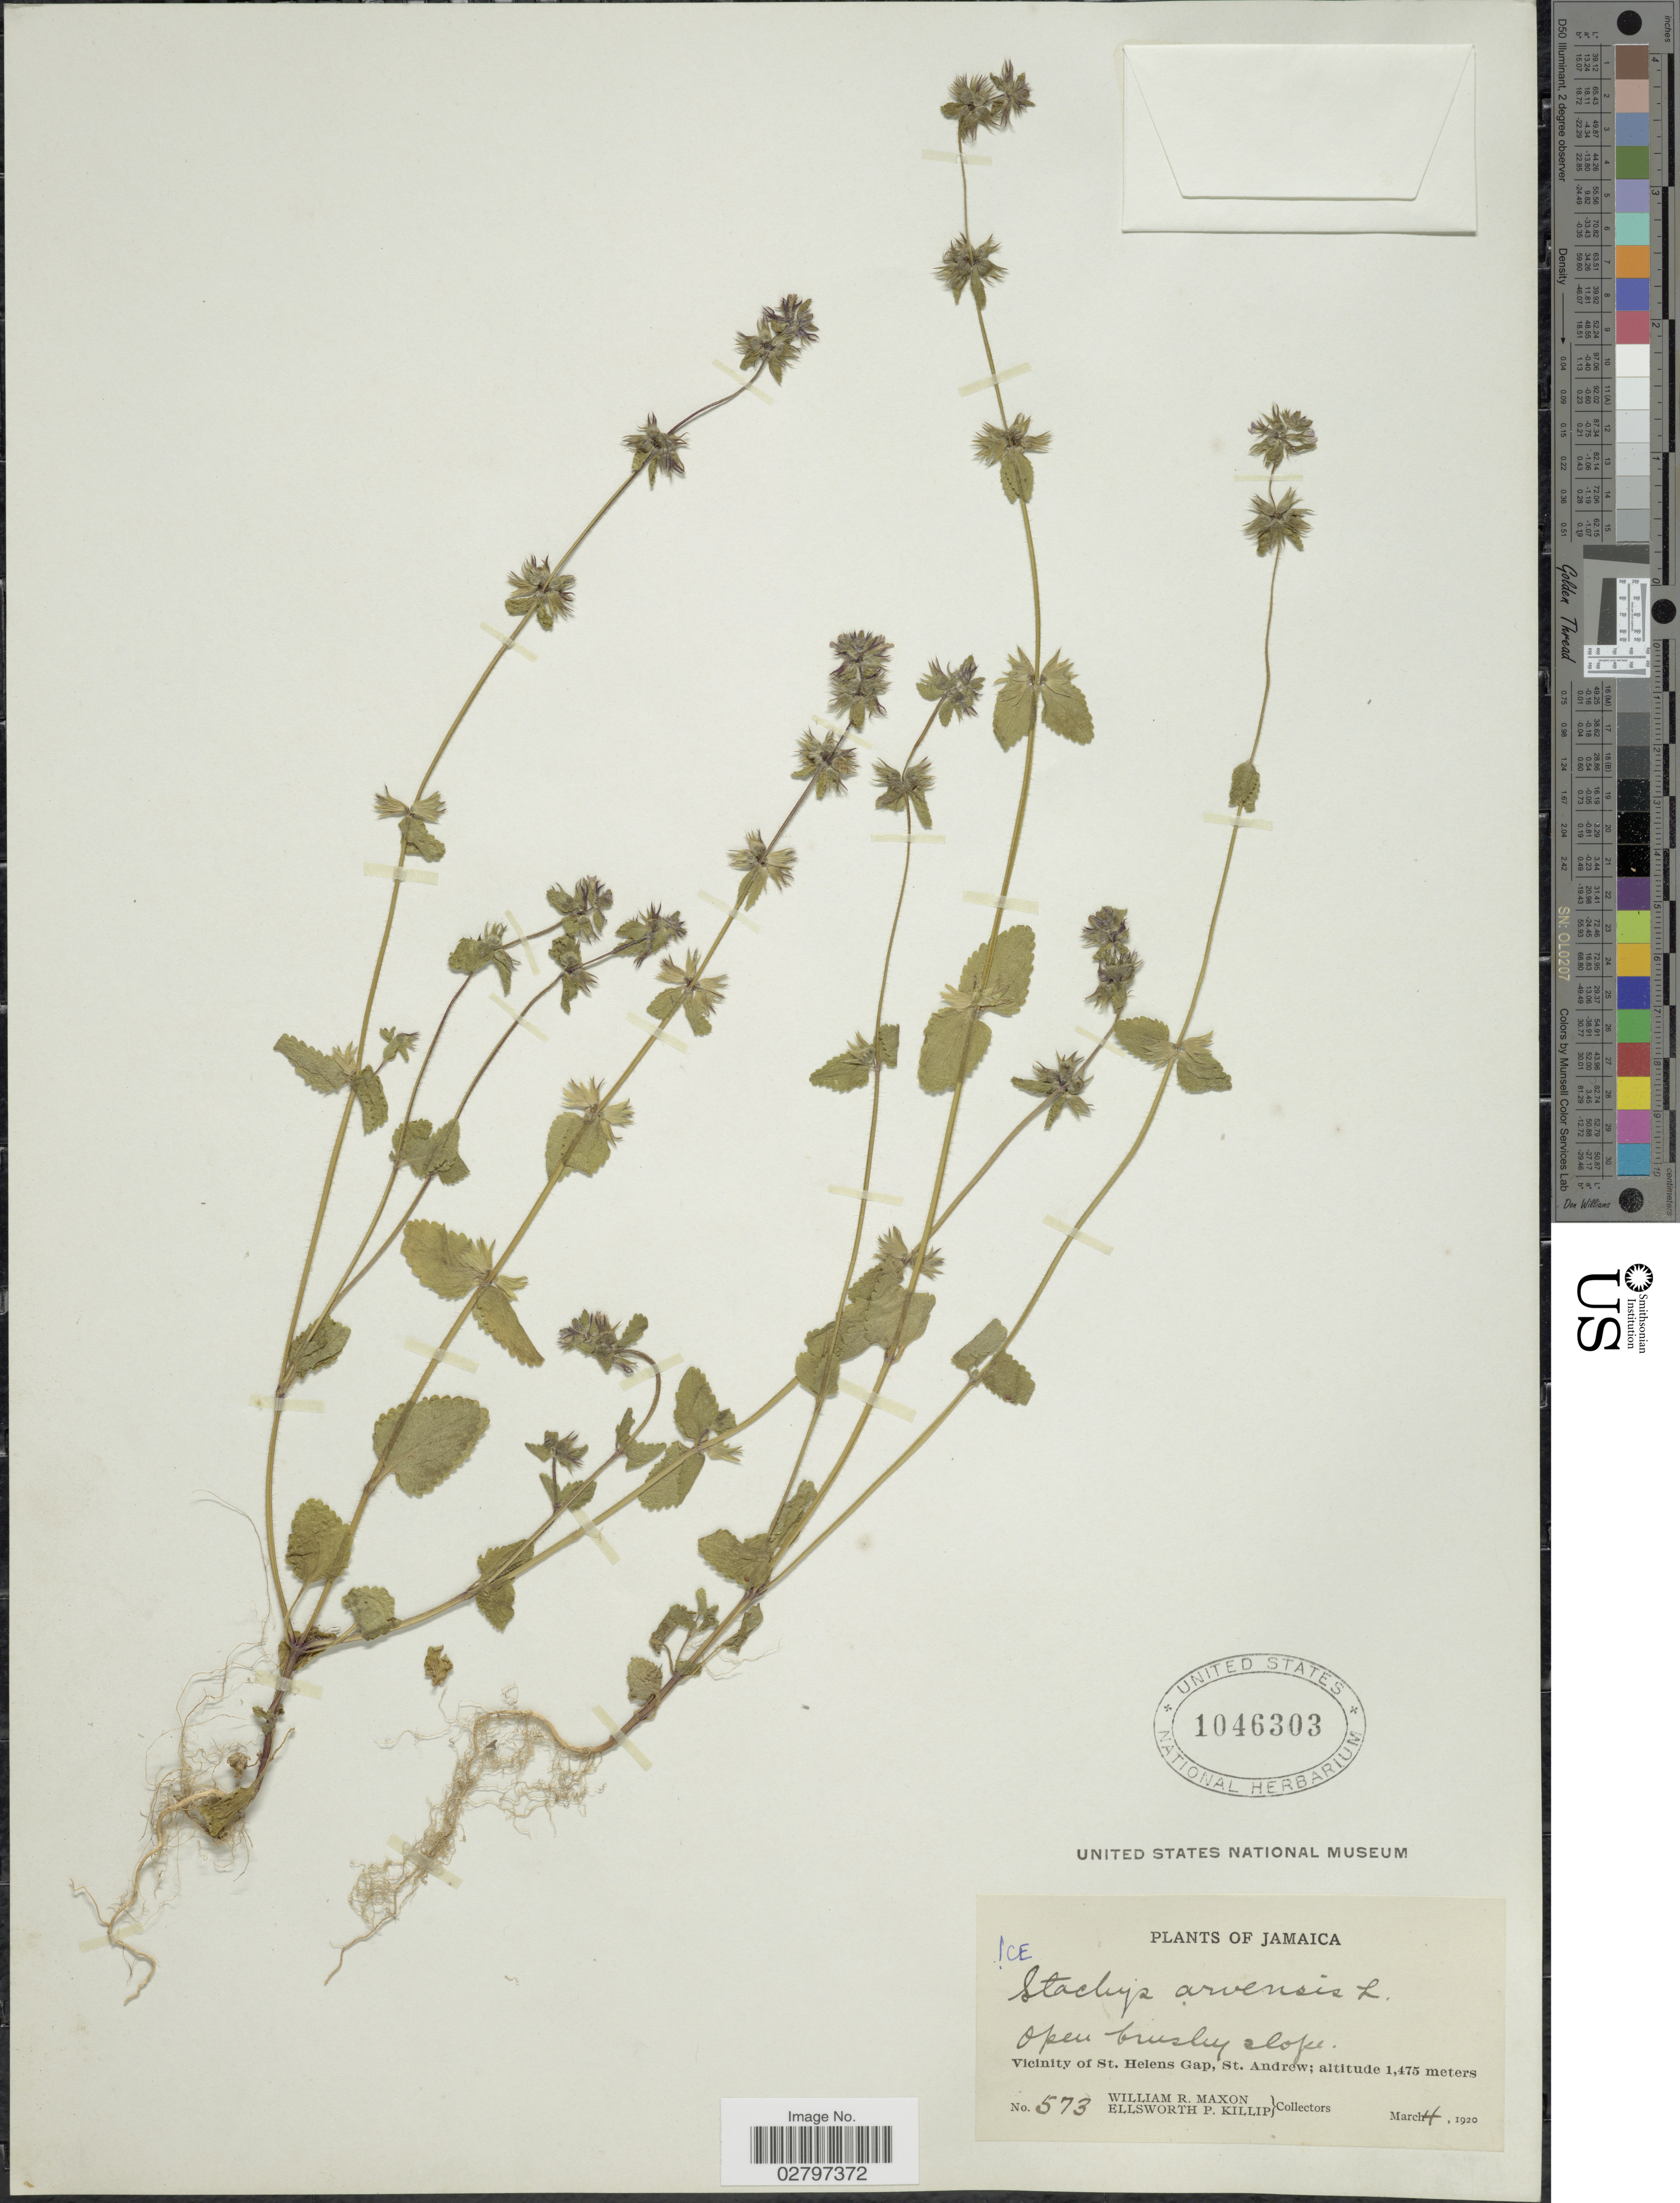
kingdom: Plantae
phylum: Tracheophyta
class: Magnoliopsida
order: Lamiales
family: Lamiaceae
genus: Stachys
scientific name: Stachys arvensis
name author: (L.) L.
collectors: W. R. Maxon & E. P. Killip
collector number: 573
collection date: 1920-03-04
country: Jamaica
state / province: Saint Andrew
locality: Vicinity of St. Helens Gap, St. Andrew.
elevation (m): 1475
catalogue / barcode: US 1046303